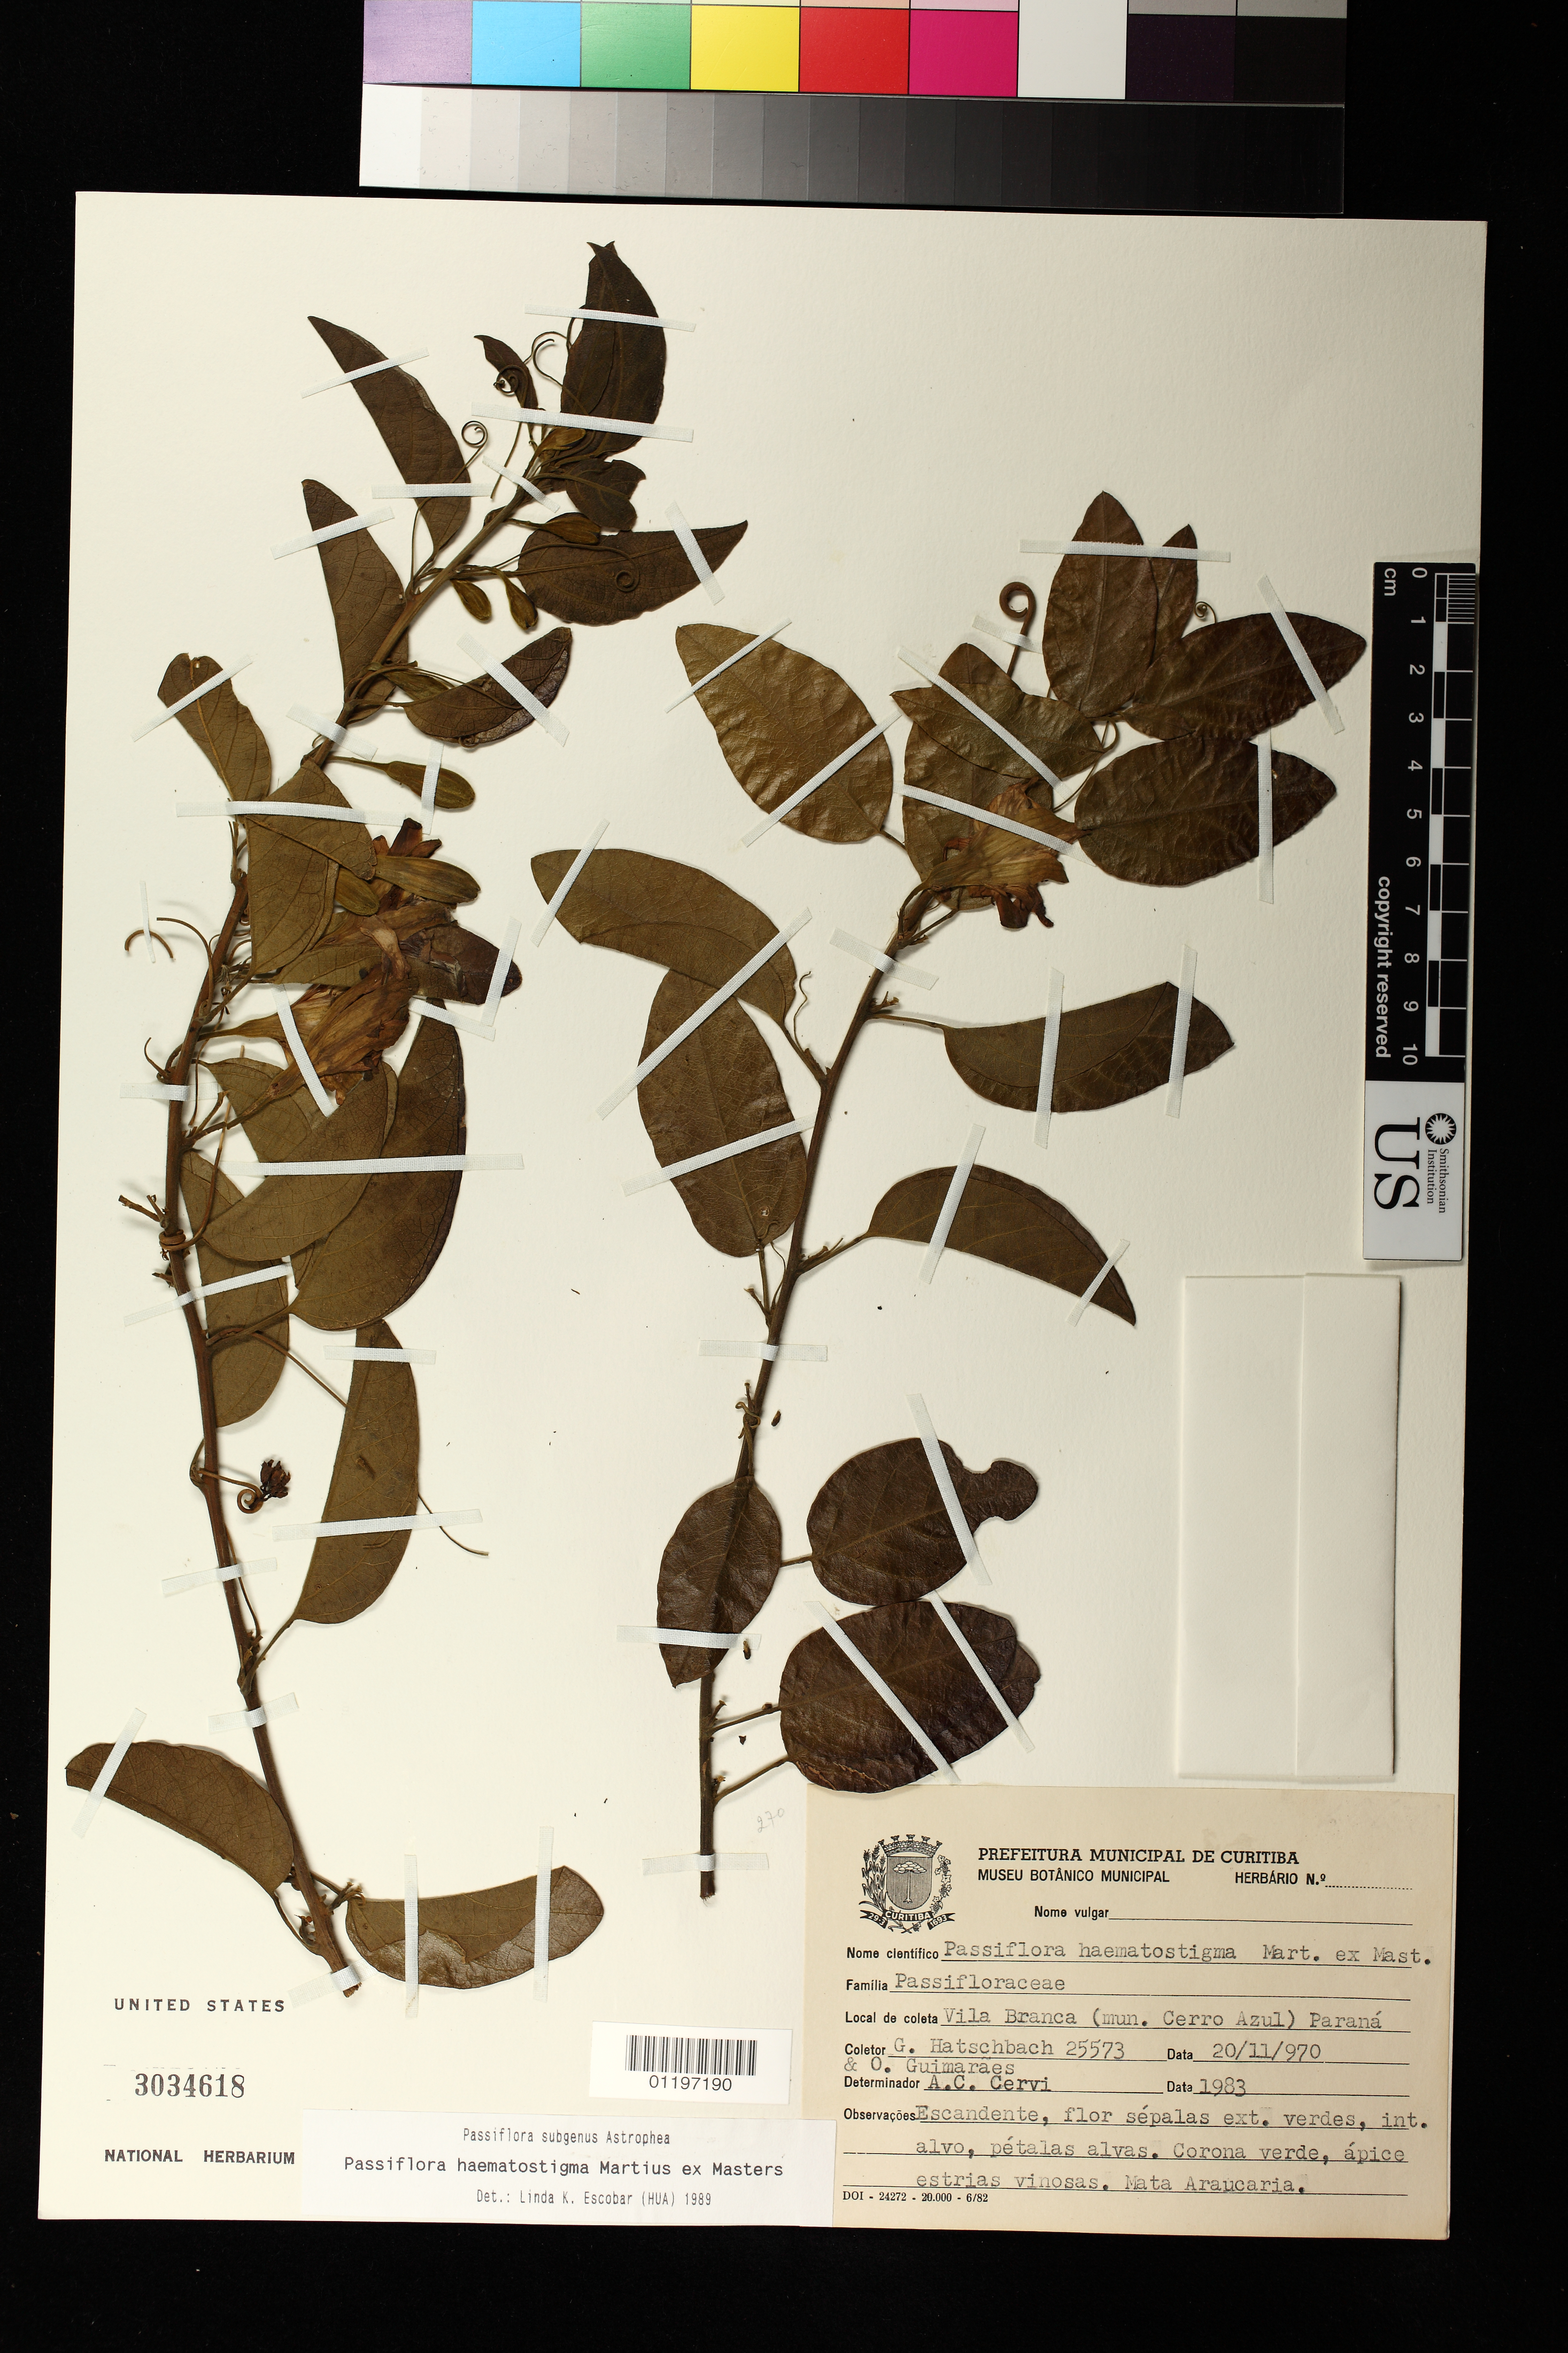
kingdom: Plantae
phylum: Tracheophyta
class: Magnoliopsida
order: Malpighiales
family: Passifloraceae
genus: Passiflora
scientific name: Passiflora haematostigma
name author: Mart. ex Mast.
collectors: G. Hatschbach & O. A. Guimarães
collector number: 25573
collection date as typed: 20 Nov 1970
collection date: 1970-11-20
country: Brazil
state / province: Paraná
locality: Vila Branca (mun. Cerro Azul) Paraná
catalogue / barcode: US 3034618